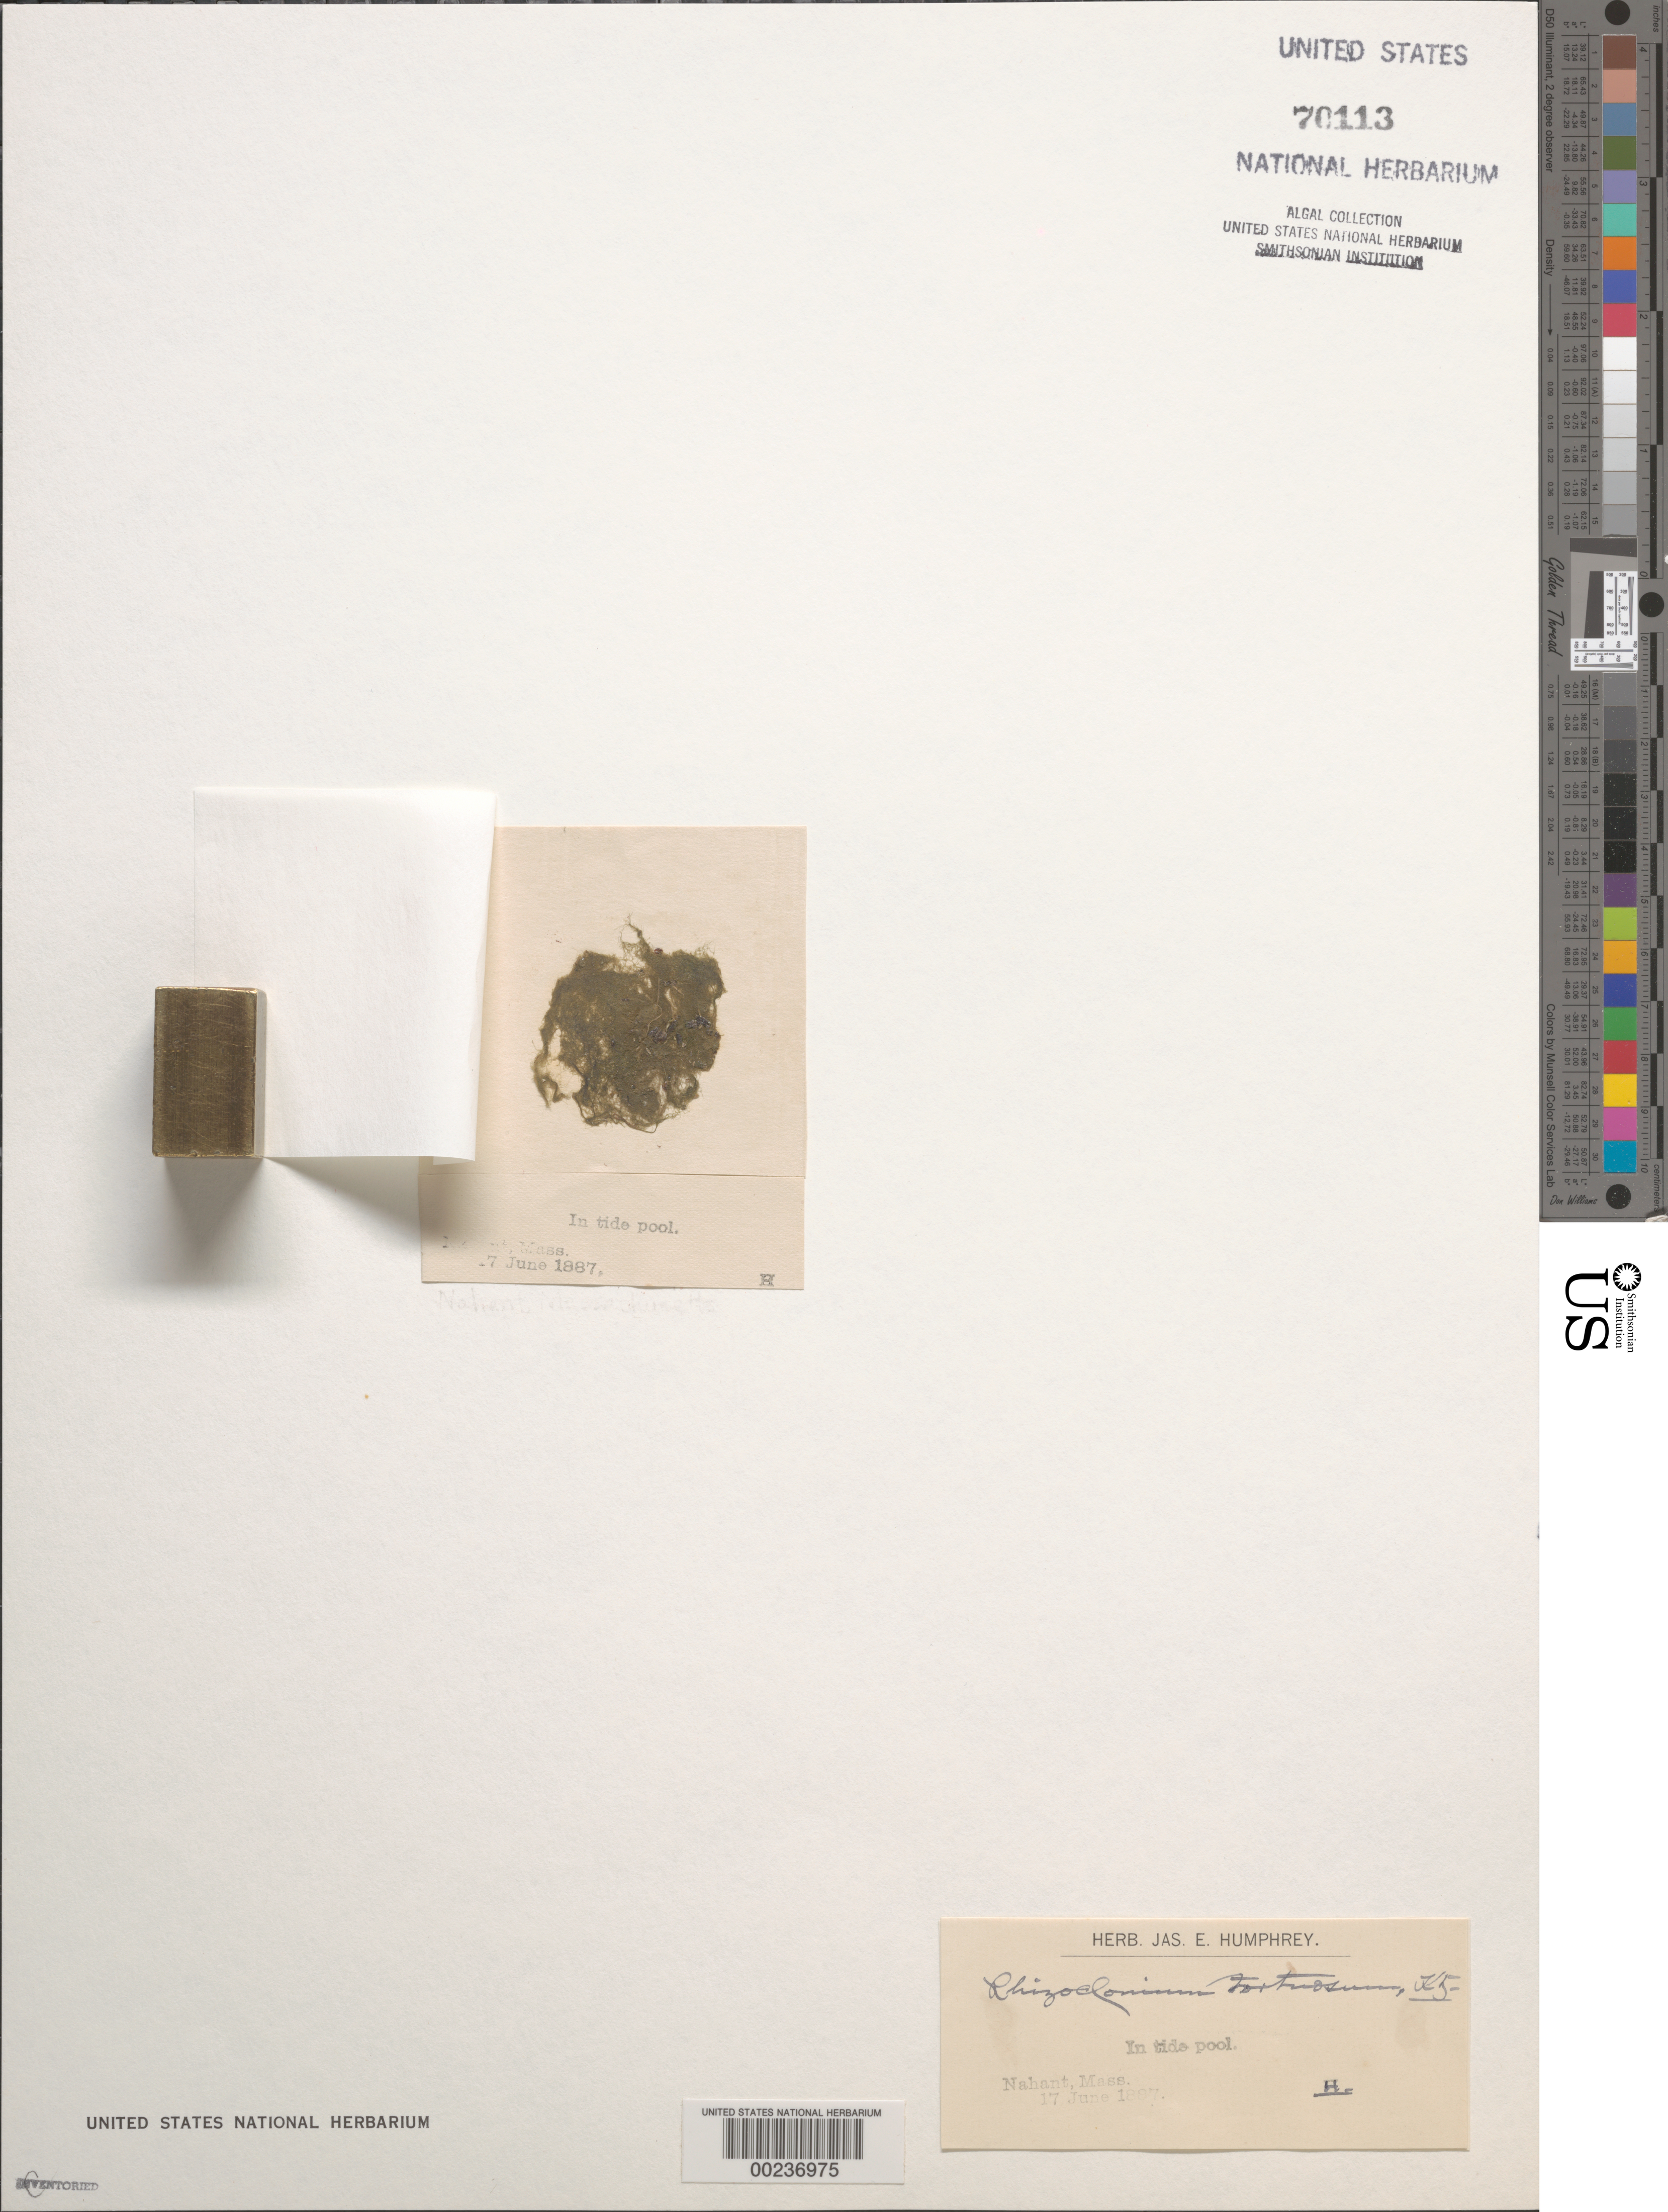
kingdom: Plantae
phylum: Chlorophyta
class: Ulvophyceae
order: Cladophorales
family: Cladophoraceae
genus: Chaetomorpha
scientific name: Chaetomorpha tortuosa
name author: (Dilwyn) Kütz.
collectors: J. Humphrey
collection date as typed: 17 Jun 1887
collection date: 1887-06-17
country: United States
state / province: Massachusetts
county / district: Essex County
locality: Nahant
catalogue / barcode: US 70113